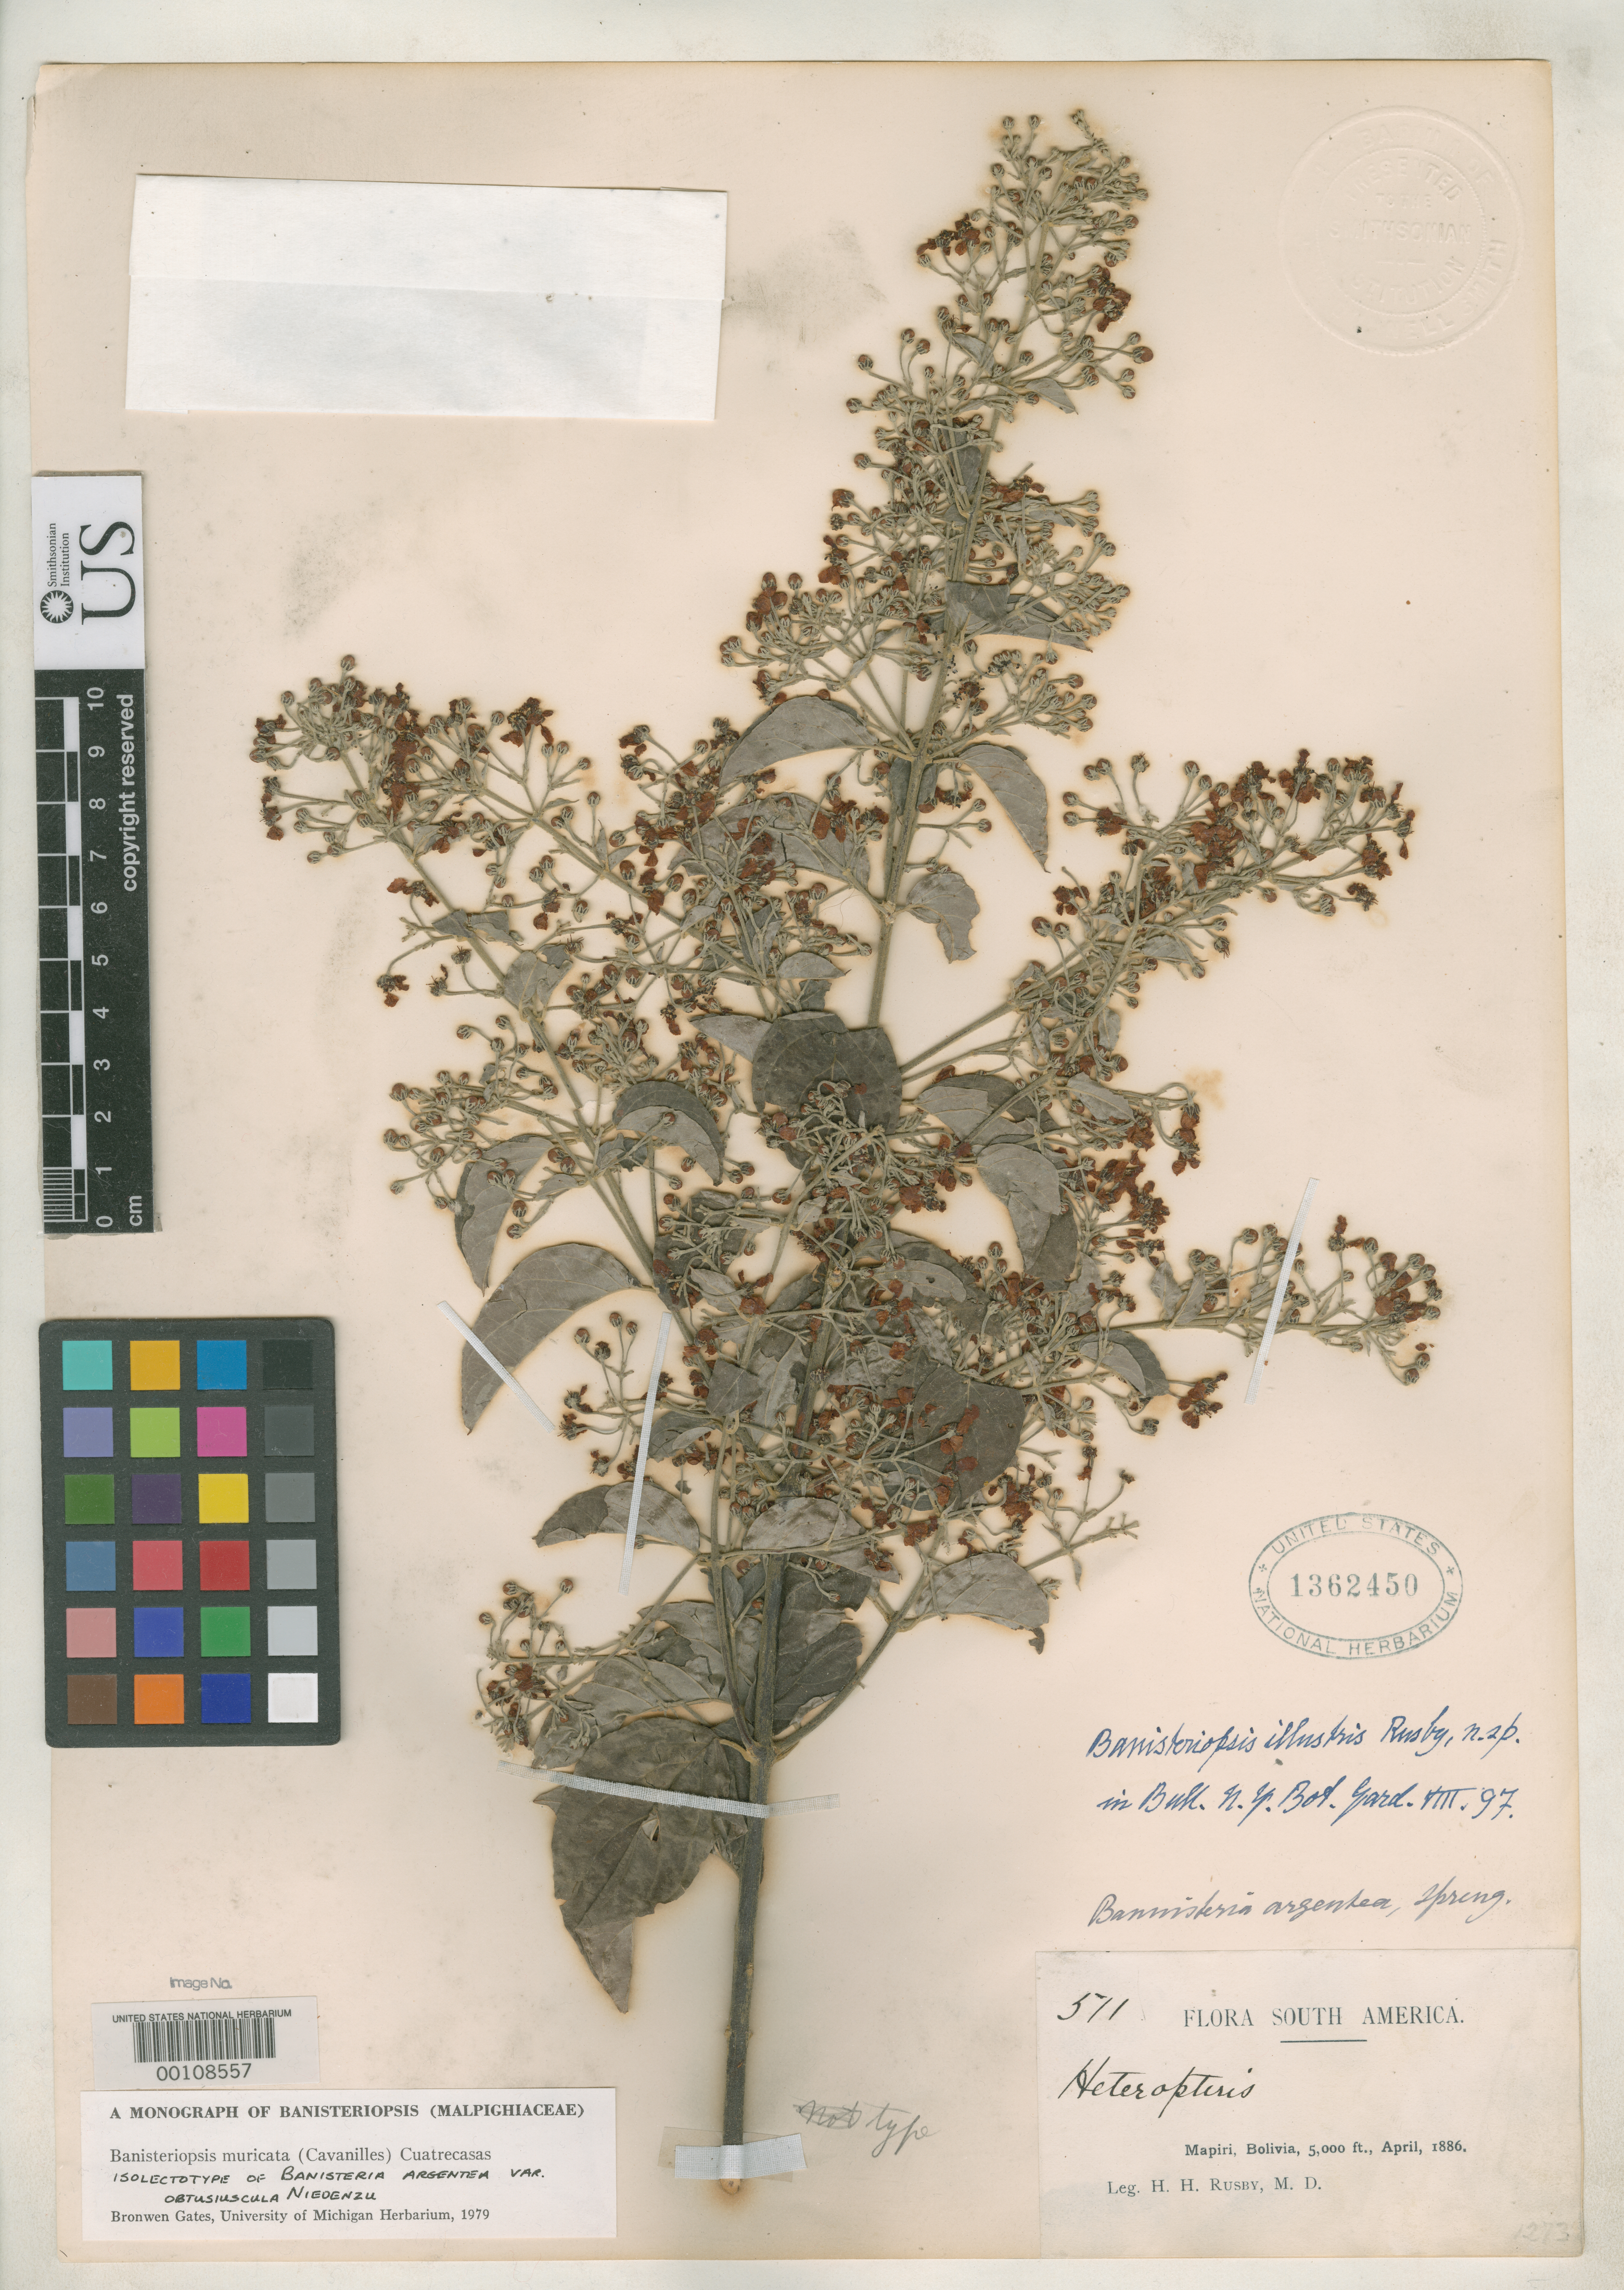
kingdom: Plantae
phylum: Tracheophyta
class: Magnoliopsida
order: Malpighiales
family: Malpighiaceae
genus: Banisteria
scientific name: Banisteria argentea var. obtusiuscula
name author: Nied.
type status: Isolectotype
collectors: H. H. Rusby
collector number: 511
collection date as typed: Apr 1886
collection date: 1886-04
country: Bolivia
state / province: La Páz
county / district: Larecaja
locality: Mapiri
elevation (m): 1524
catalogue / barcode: US 1362450